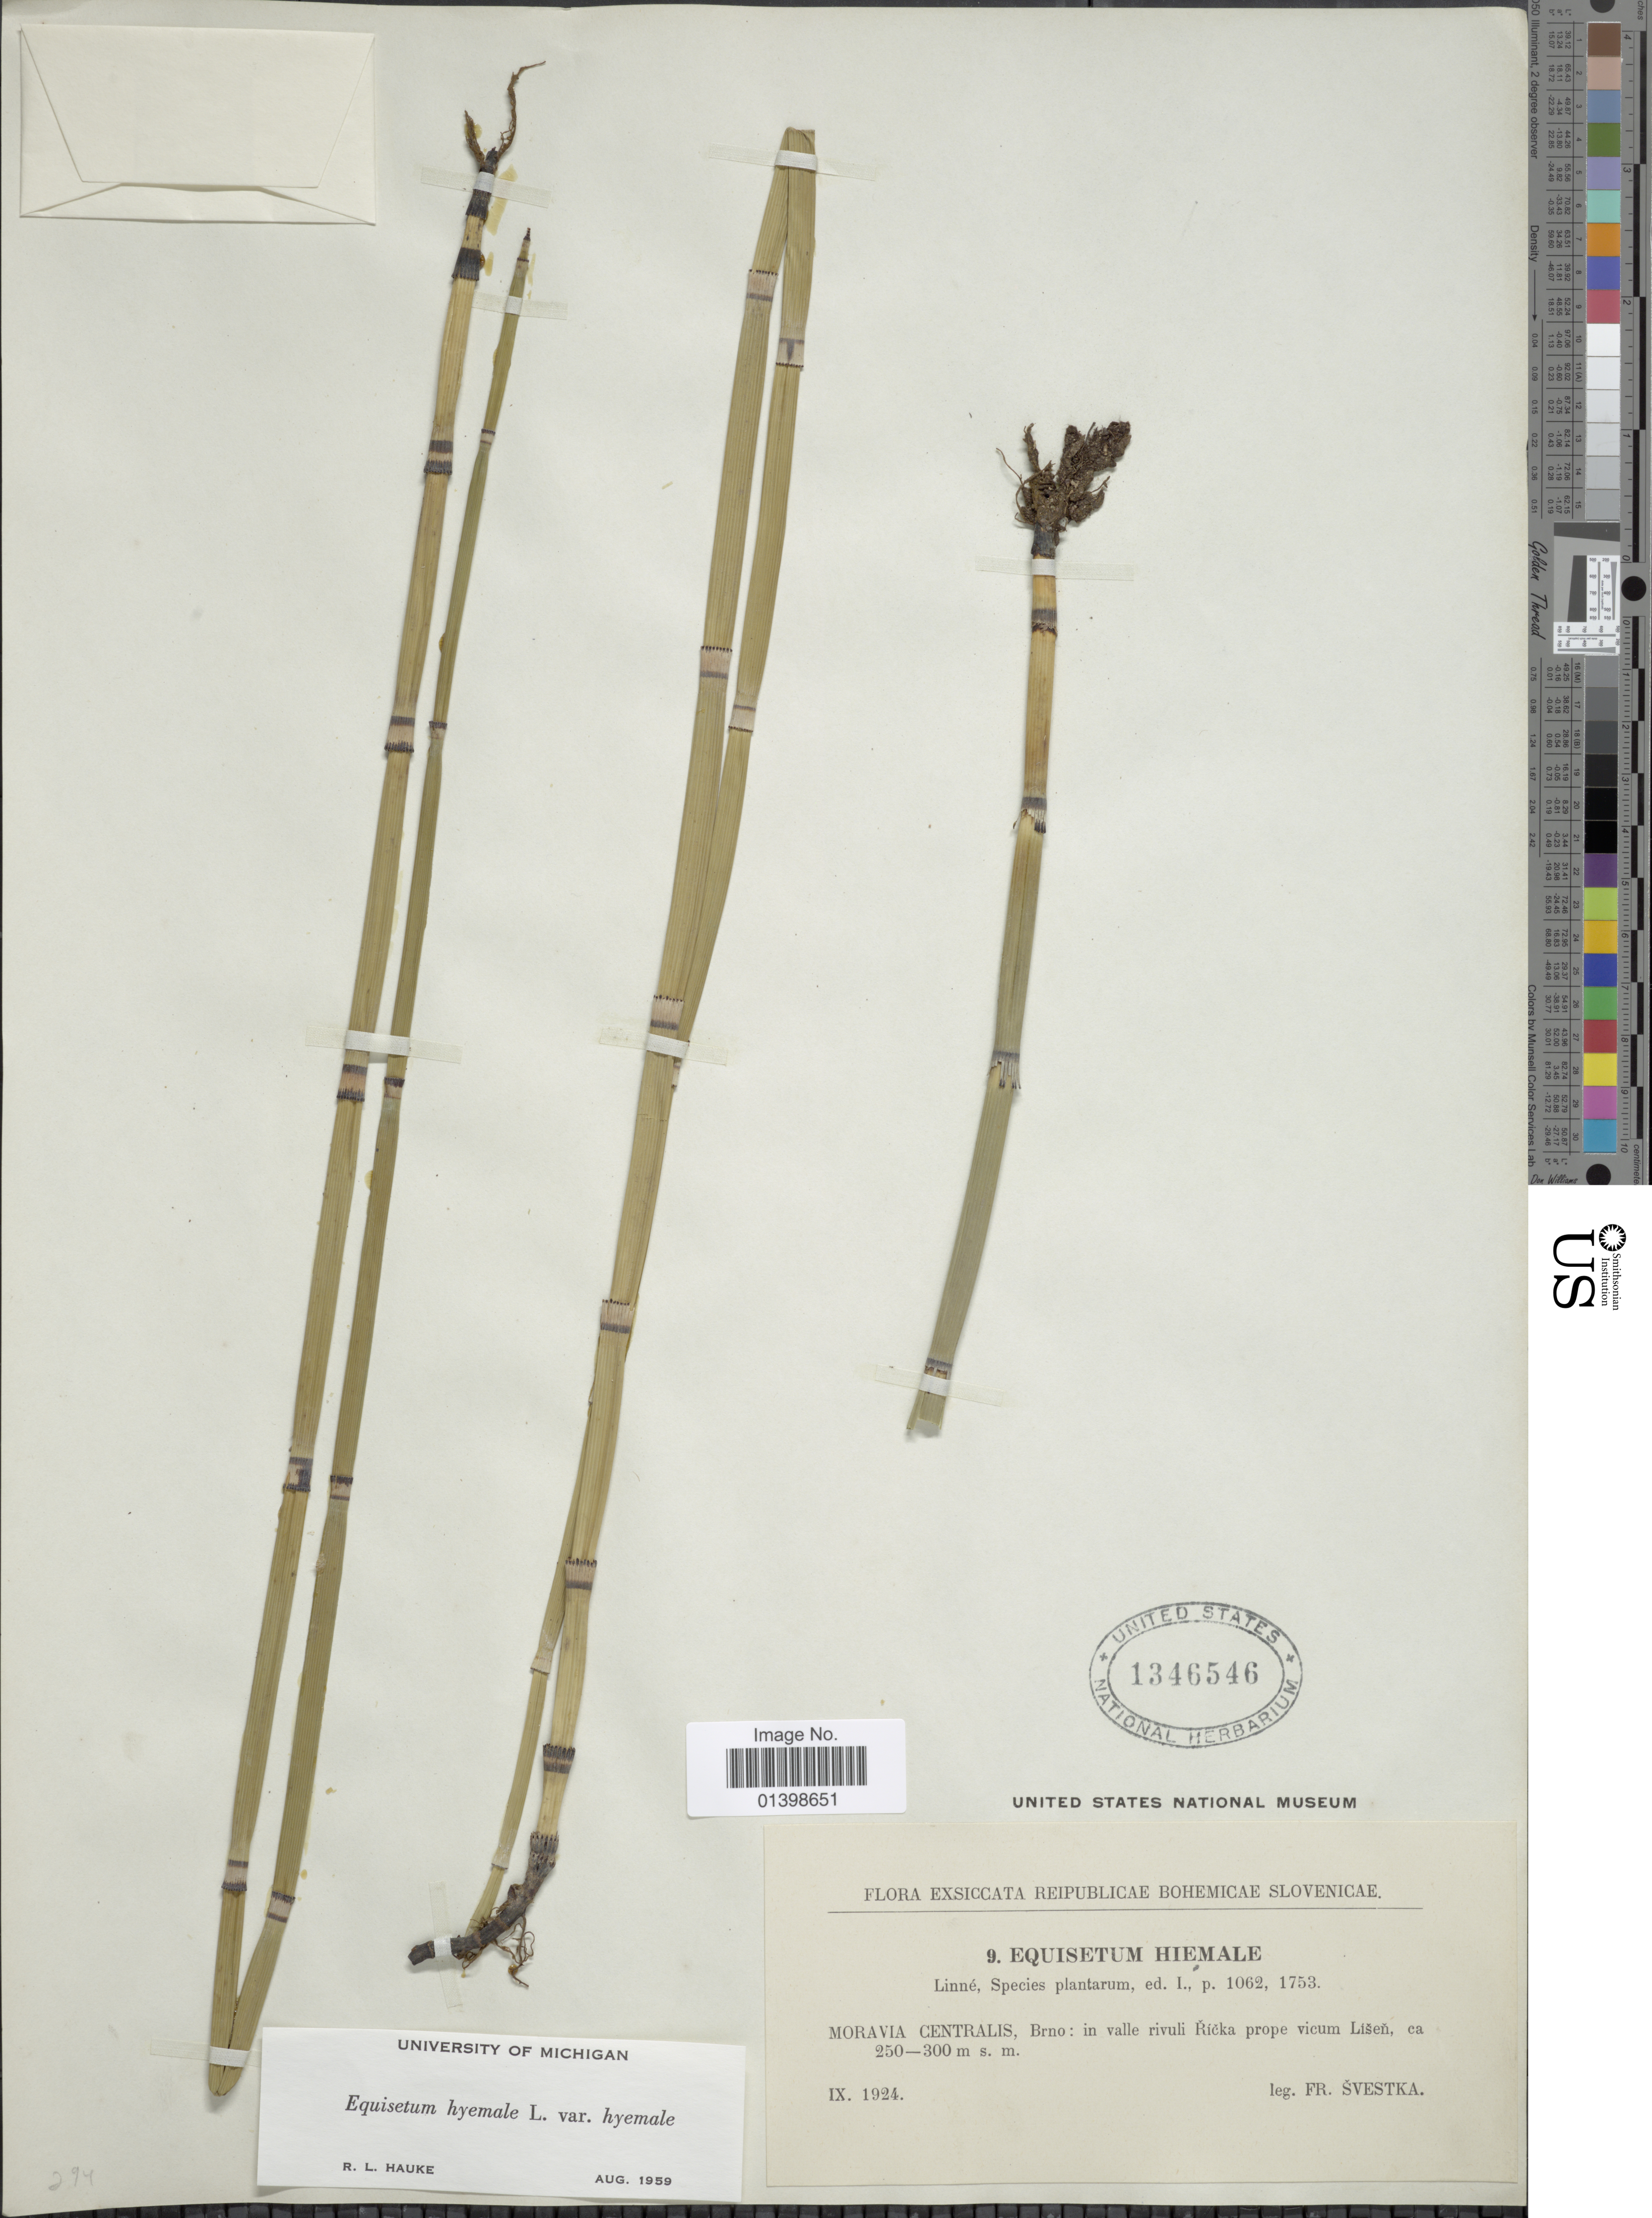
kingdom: Plantae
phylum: Tracheophyta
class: Polypodiopsida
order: Equisetales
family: Equisetaceae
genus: Equisetum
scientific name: Equisetum hyemale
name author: L.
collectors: F. Svestka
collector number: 9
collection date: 1924-09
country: Slovakia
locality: Moravia Centralis, Brno: in valle rivuli Ricka prope vicum Lisen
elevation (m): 250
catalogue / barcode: US 1346546